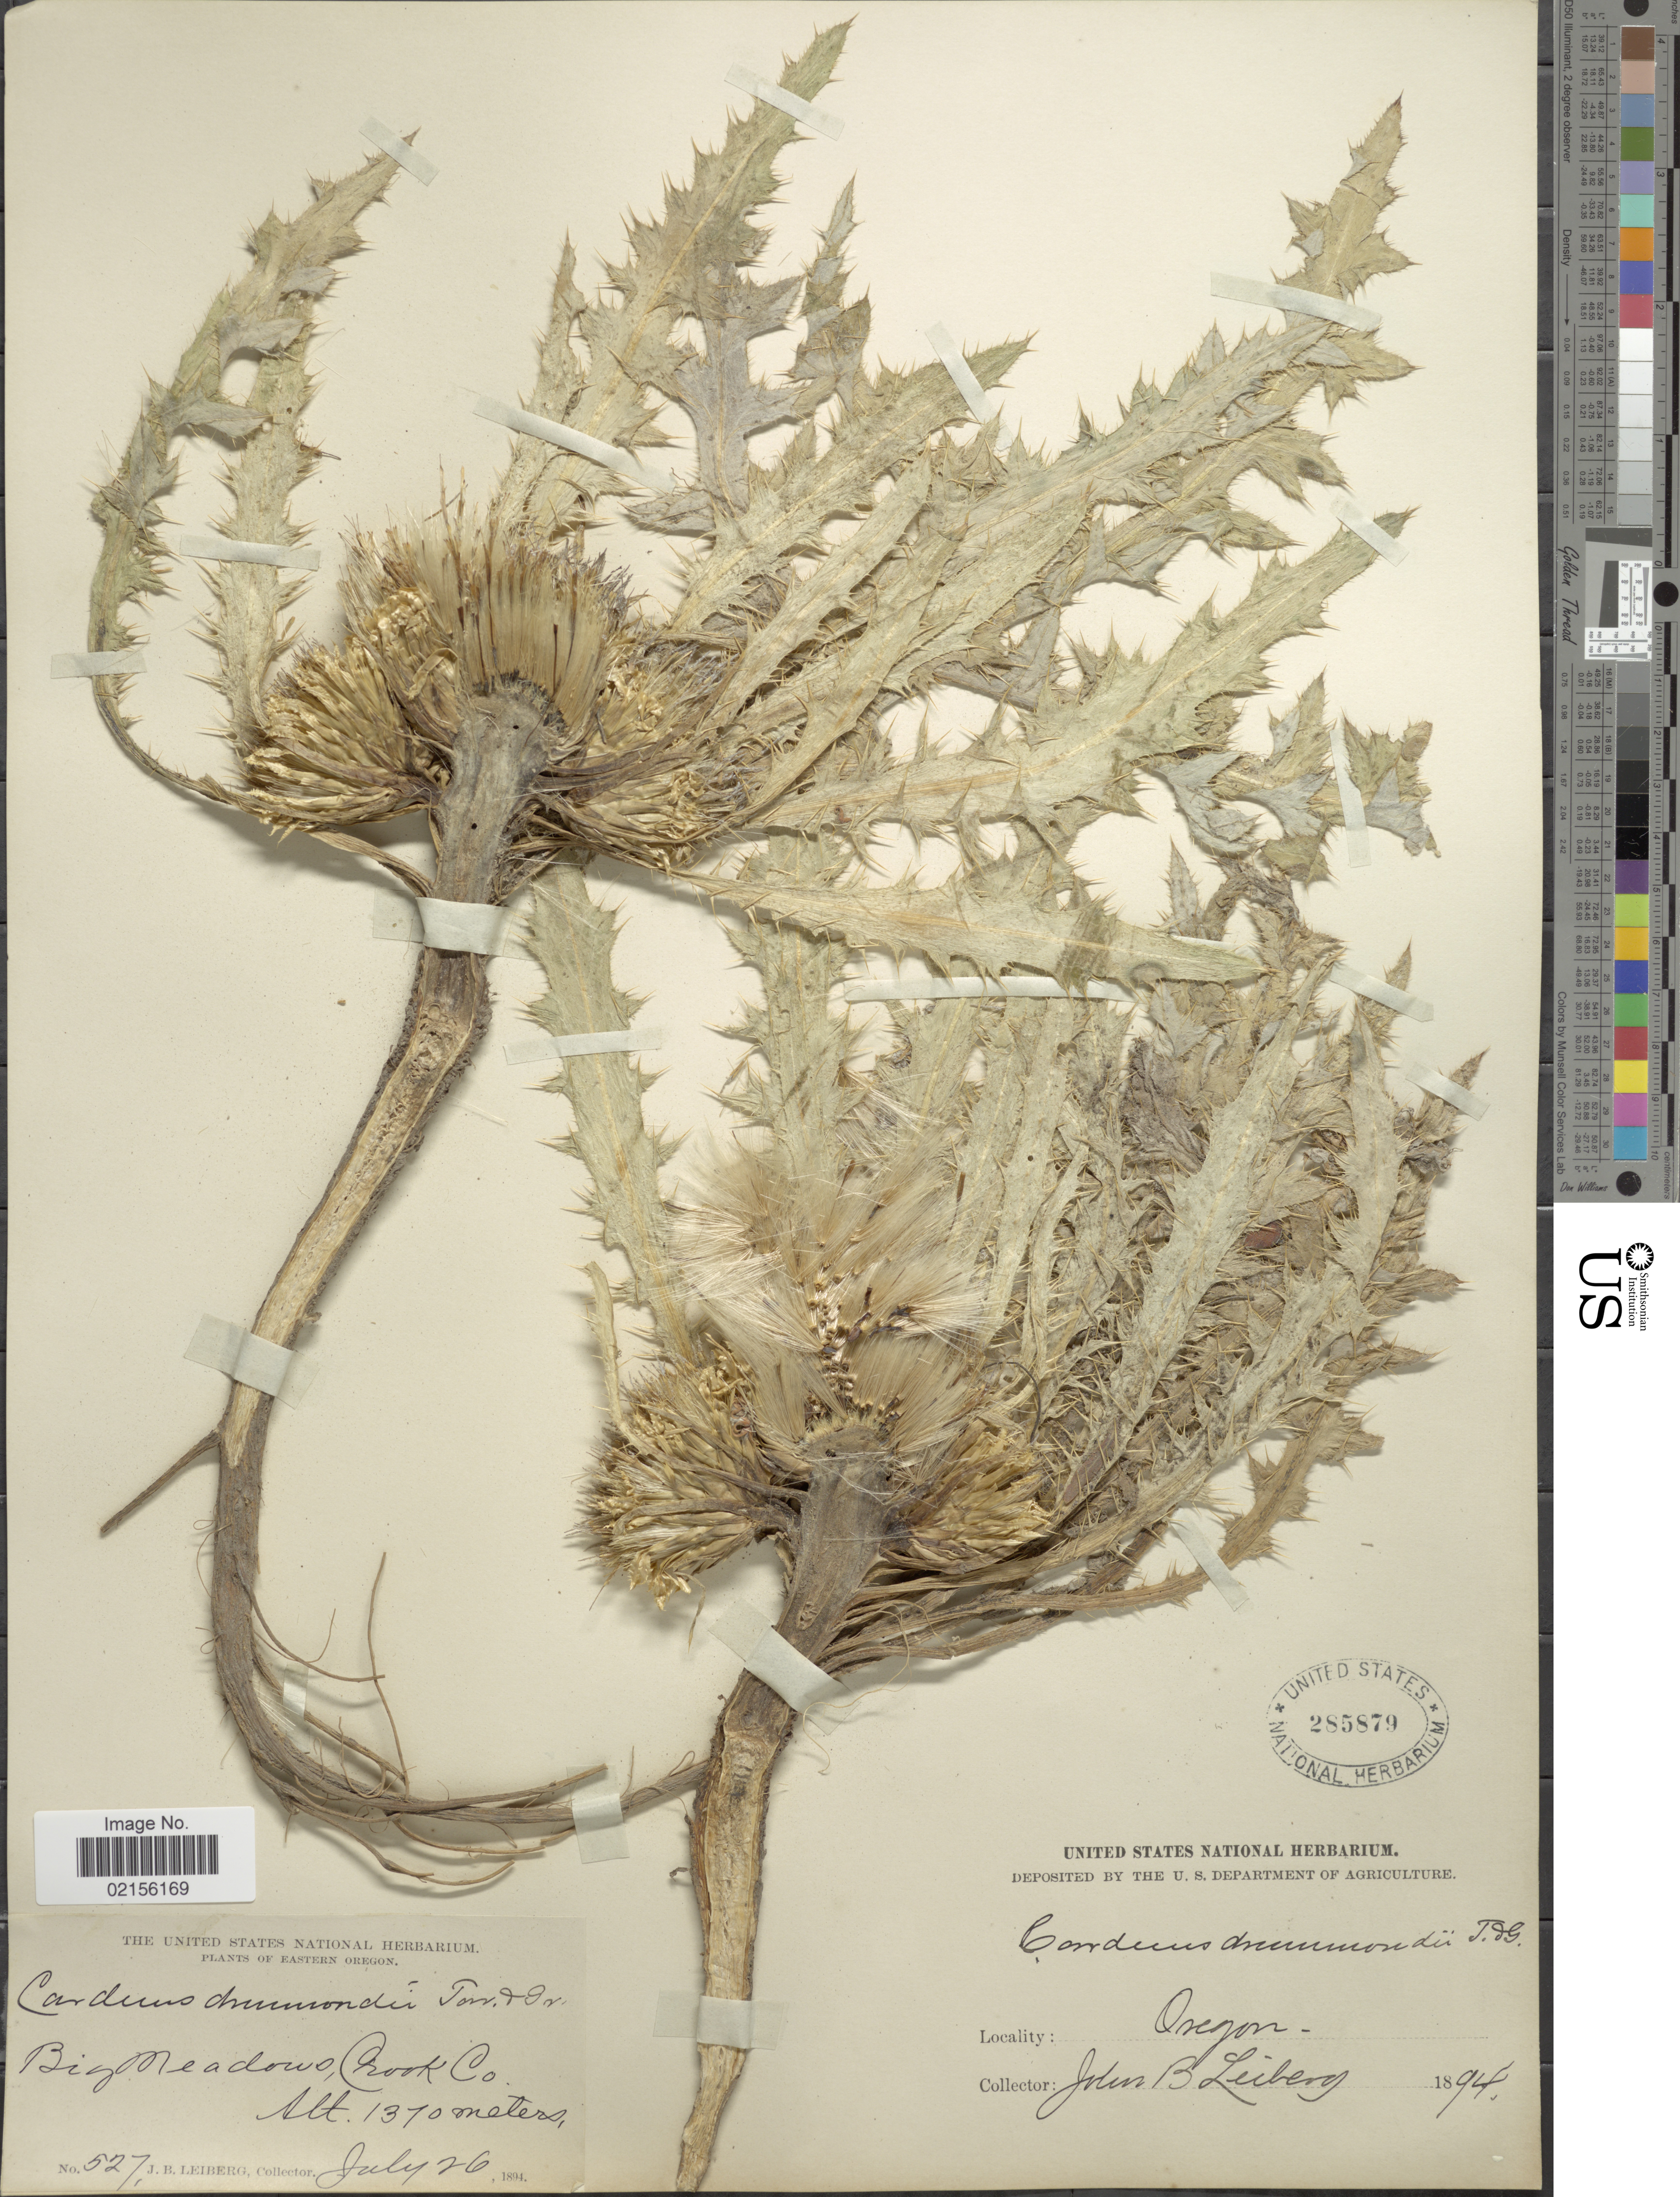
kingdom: Plantae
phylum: Tracheophyta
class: Magnoliopsida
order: Asterales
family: Asteraceae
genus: Cirsium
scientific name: Cirsium scariosum var. americanum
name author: (A. Gray) D.J. Keil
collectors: J. B. Leiberg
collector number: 527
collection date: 1894-07-26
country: United States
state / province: Oregon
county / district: Crook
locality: Eastern Oregon, Big Meadows, Crook Co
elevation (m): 1370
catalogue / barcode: US 285879